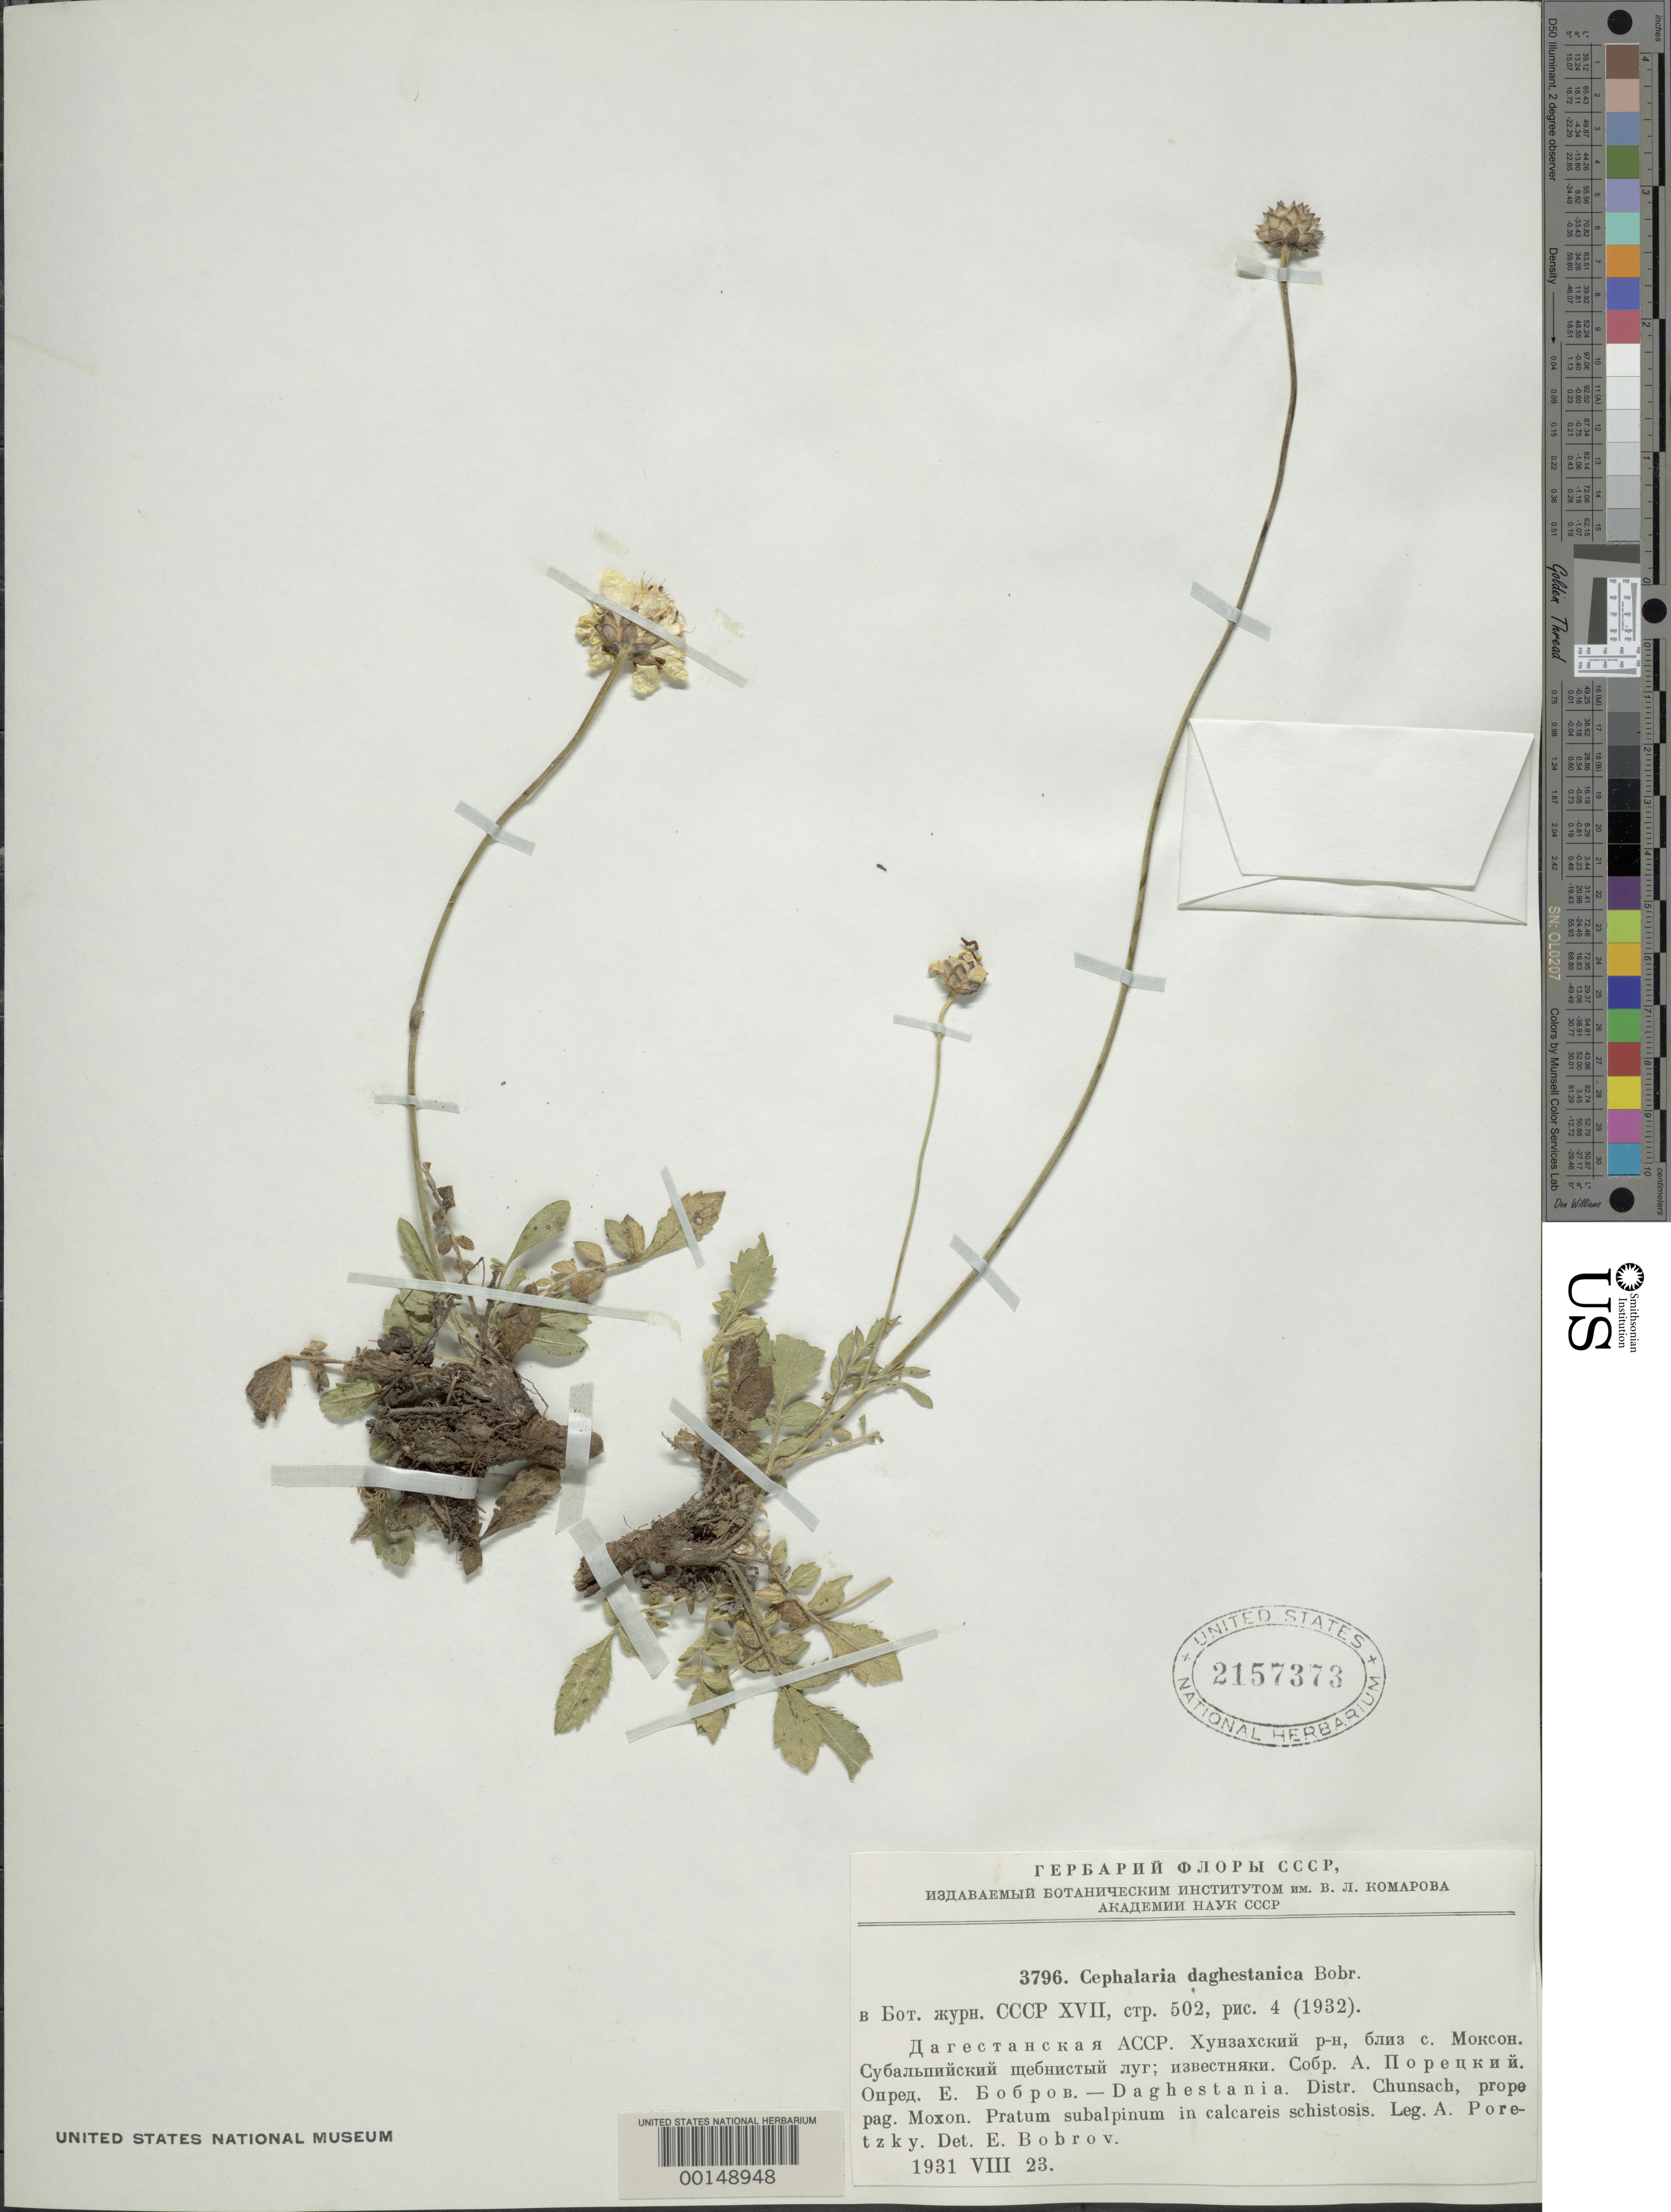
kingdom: Plantae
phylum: Tracheophyta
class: Magnoliopsida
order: Dipsacales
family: Caprifoliaceae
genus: Cephalaria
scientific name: Cephalaria daghestanica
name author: Bobr.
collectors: A. Poretzky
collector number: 3796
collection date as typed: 23 Aug 1931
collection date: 1931-08-23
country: Russian Federation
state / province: Dagestan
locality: Daghestania, Chunsach near pag. Moxon.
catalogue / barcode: US 2157373